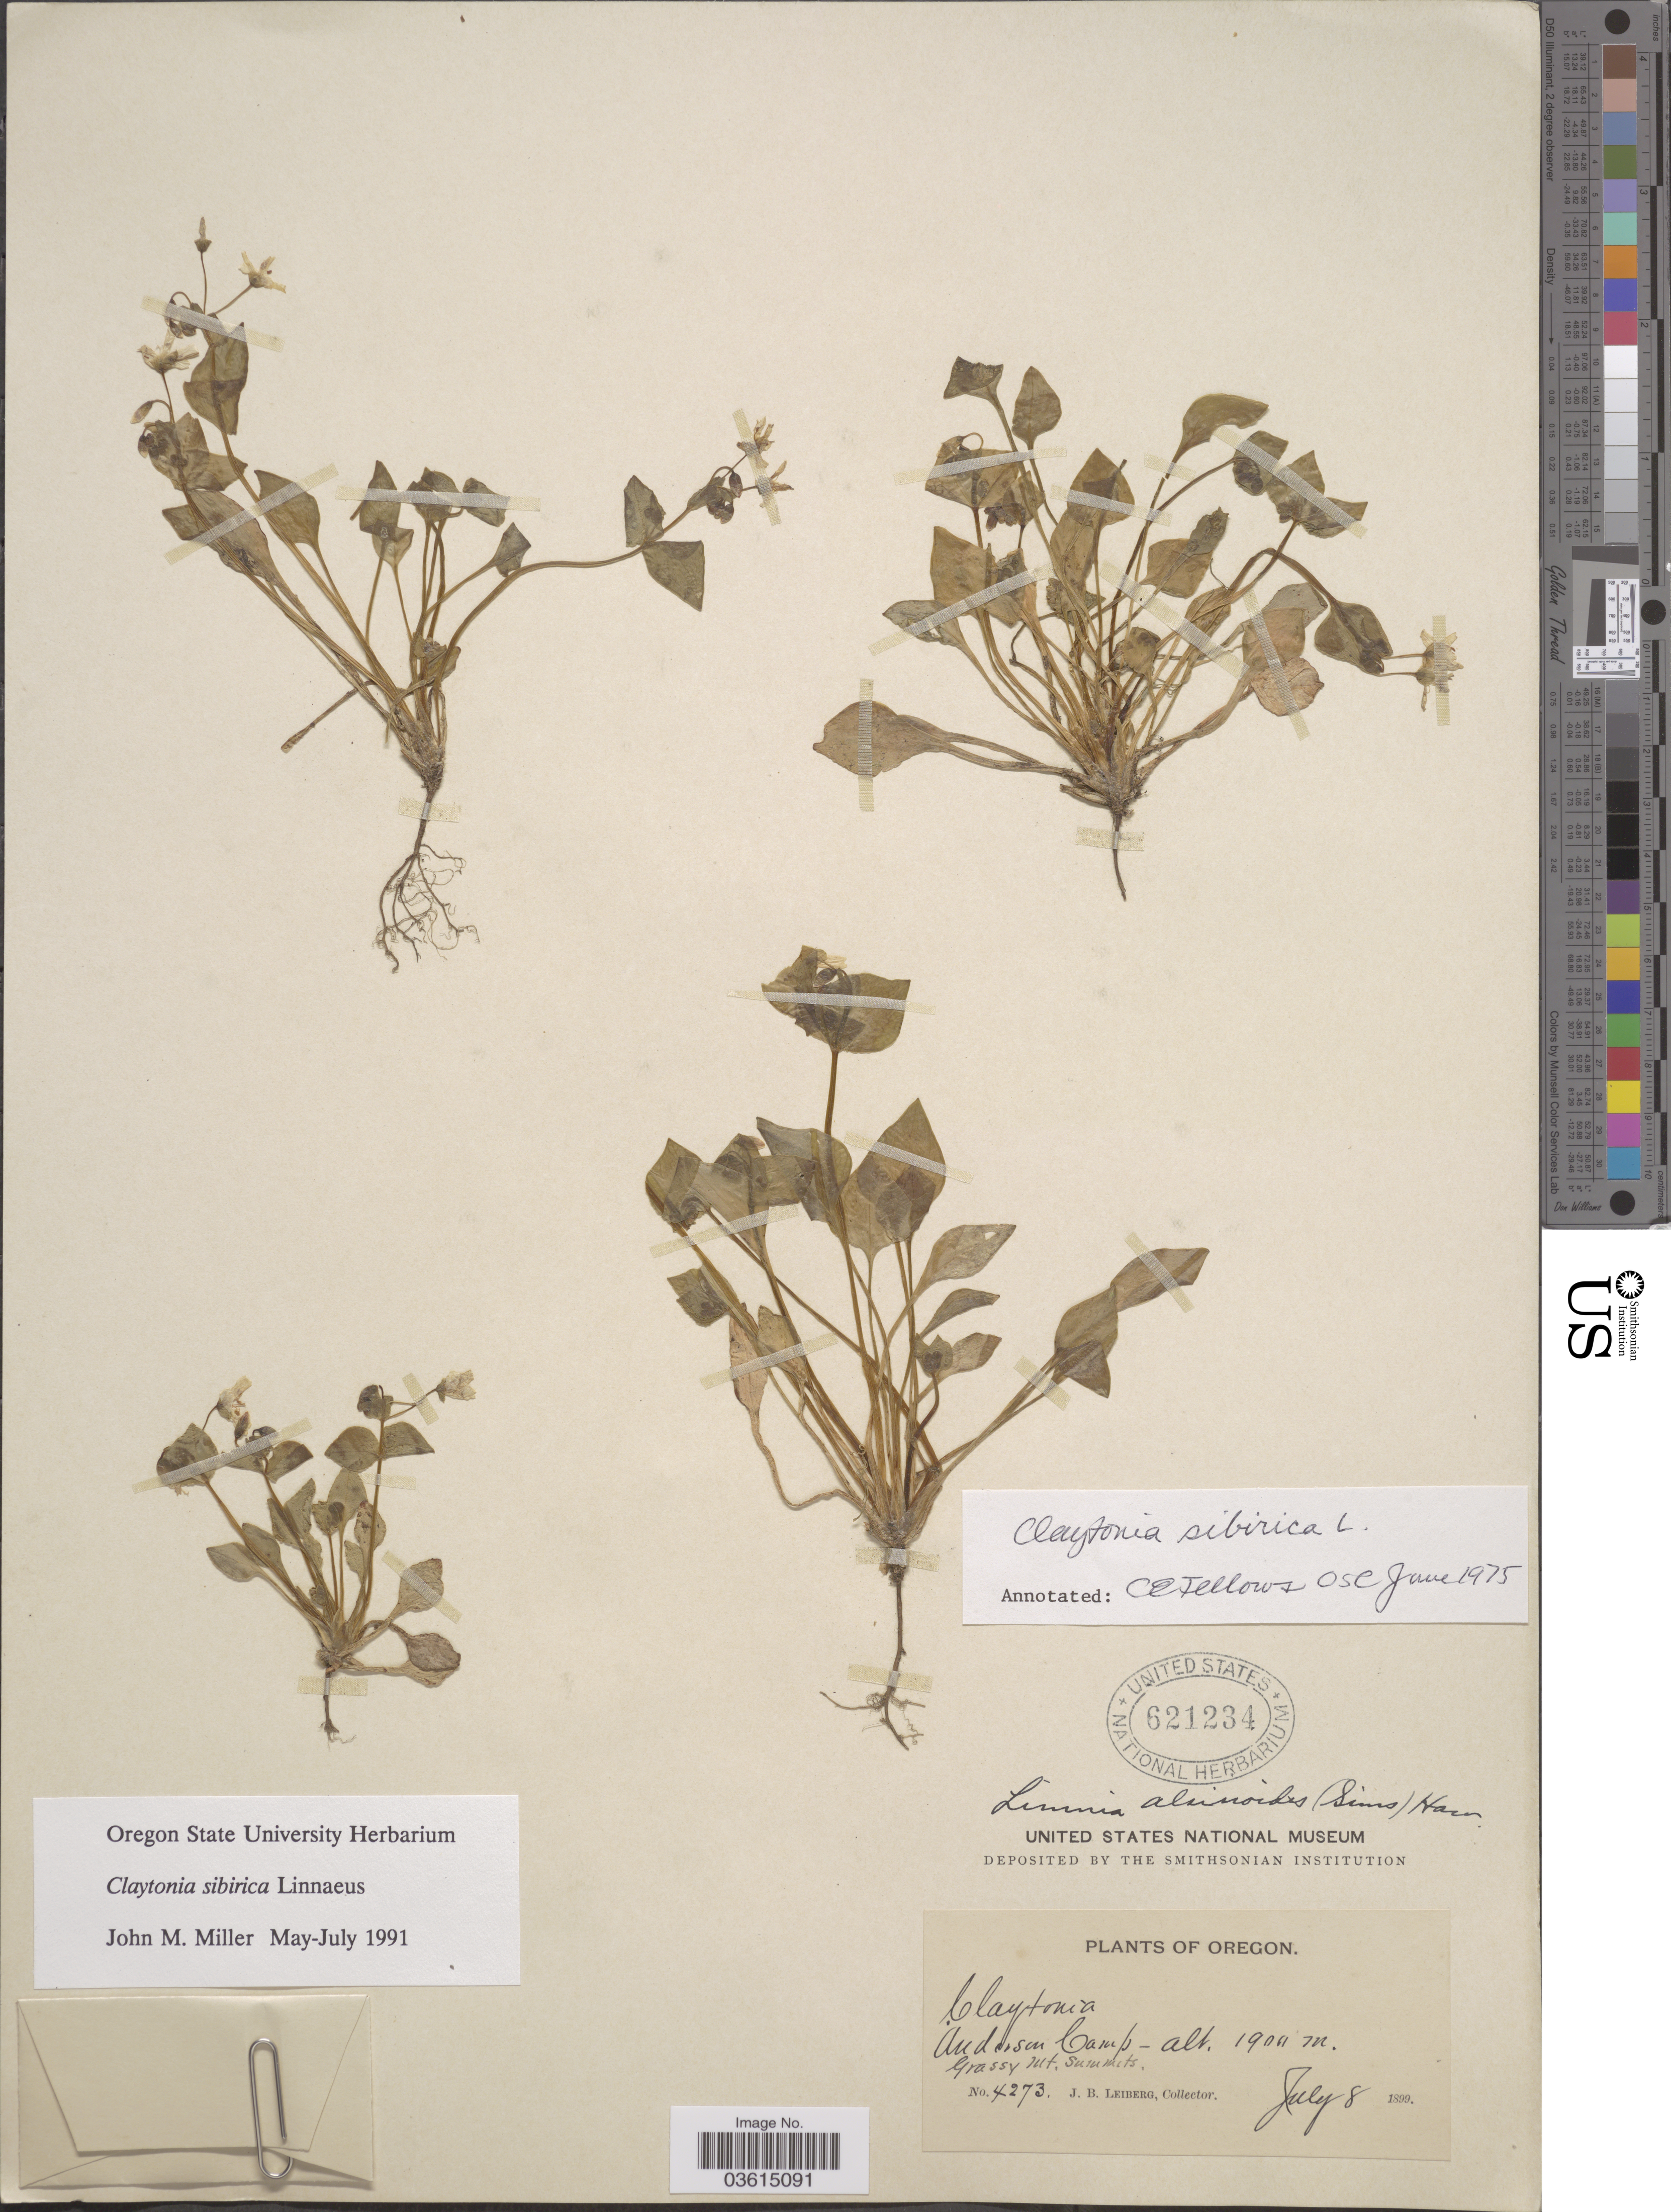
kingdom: Plantae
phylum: Tracheophyta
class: Magnoliopsida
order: Caryophyllales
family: Montiaceae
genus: Claytonia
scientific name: Claytonia sibirica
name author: L.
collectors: J. B. Leiberg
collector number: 4273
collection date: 1899-07-08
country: United States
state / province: Oregon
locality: Anderson Camp. Grassy Mt. Summits.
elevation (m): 1900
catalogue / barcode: US 621234